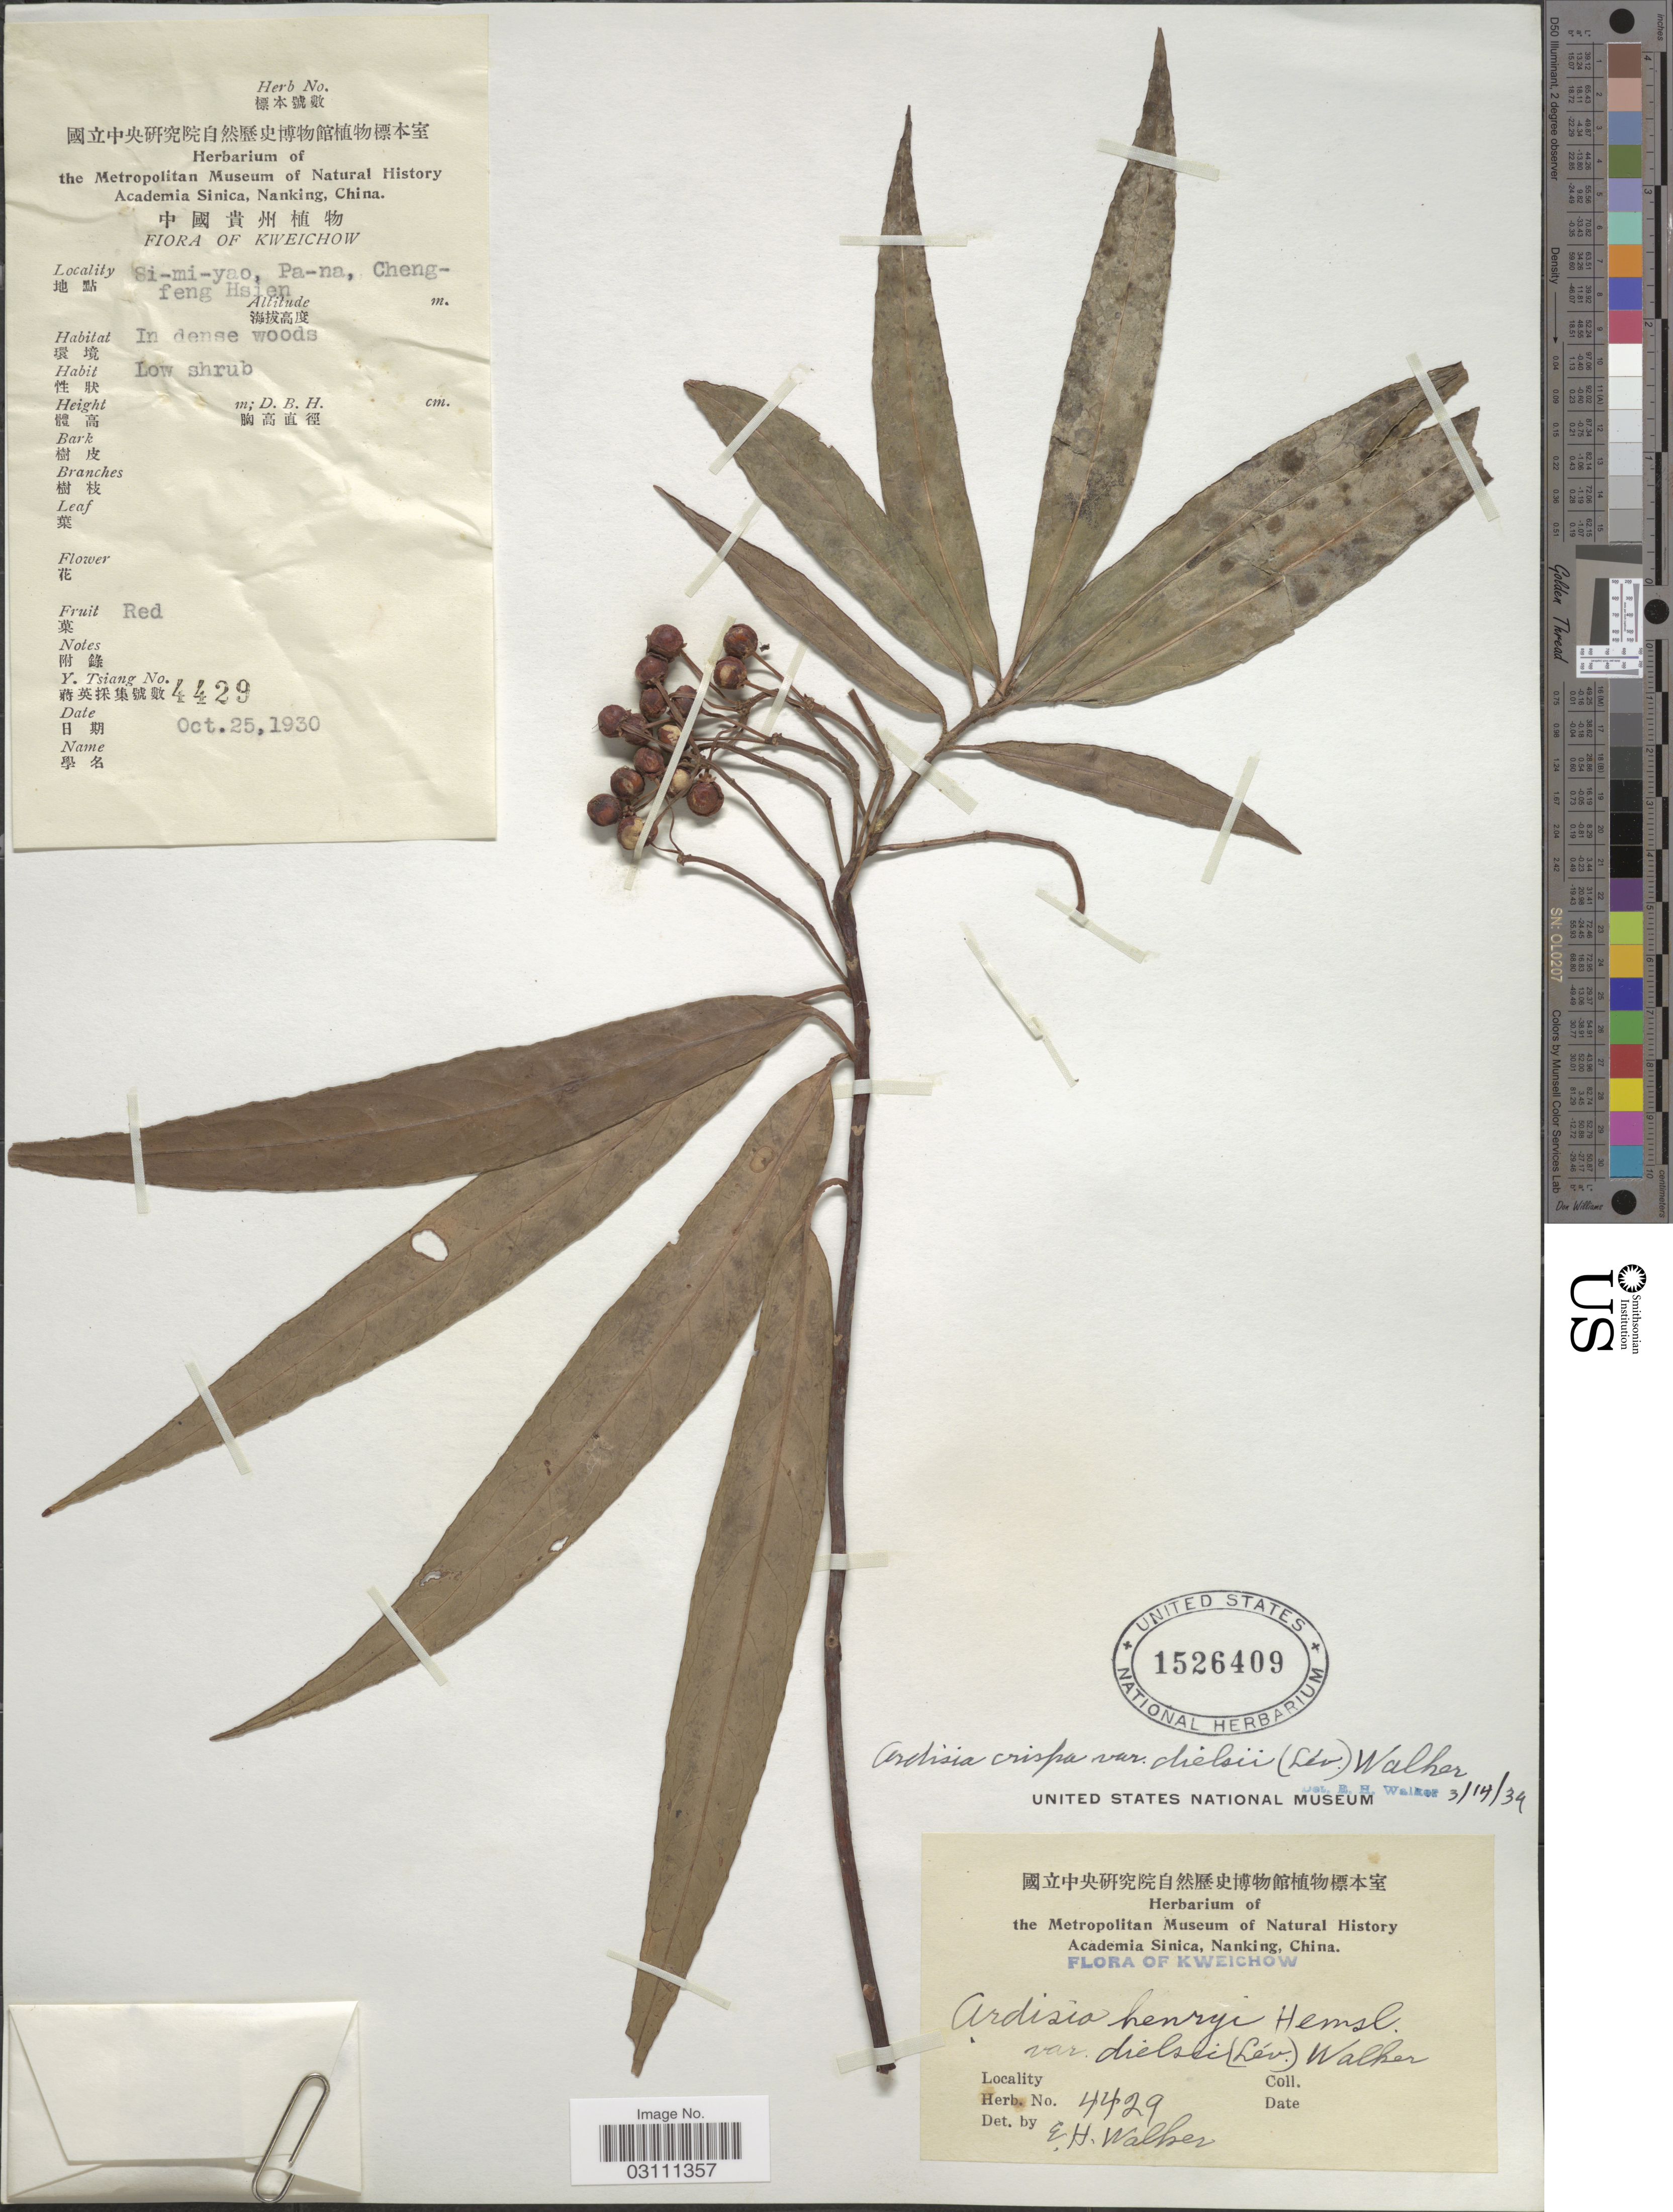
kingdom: Plantae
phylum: Tracheophyta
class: Magnoliopsida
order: Ericales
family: Primulaceae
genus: Ardisia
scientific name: Ardisia henryi var. dielsii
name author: (H. Lév.) E. Walker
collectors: Y. Tsiang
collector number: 4429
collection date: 1930-10-25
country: China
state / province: Guizhou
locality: Kweichow. Si-mi-yao, Pa-na, Cheng-feng Hsien.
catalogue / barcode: US 1526409